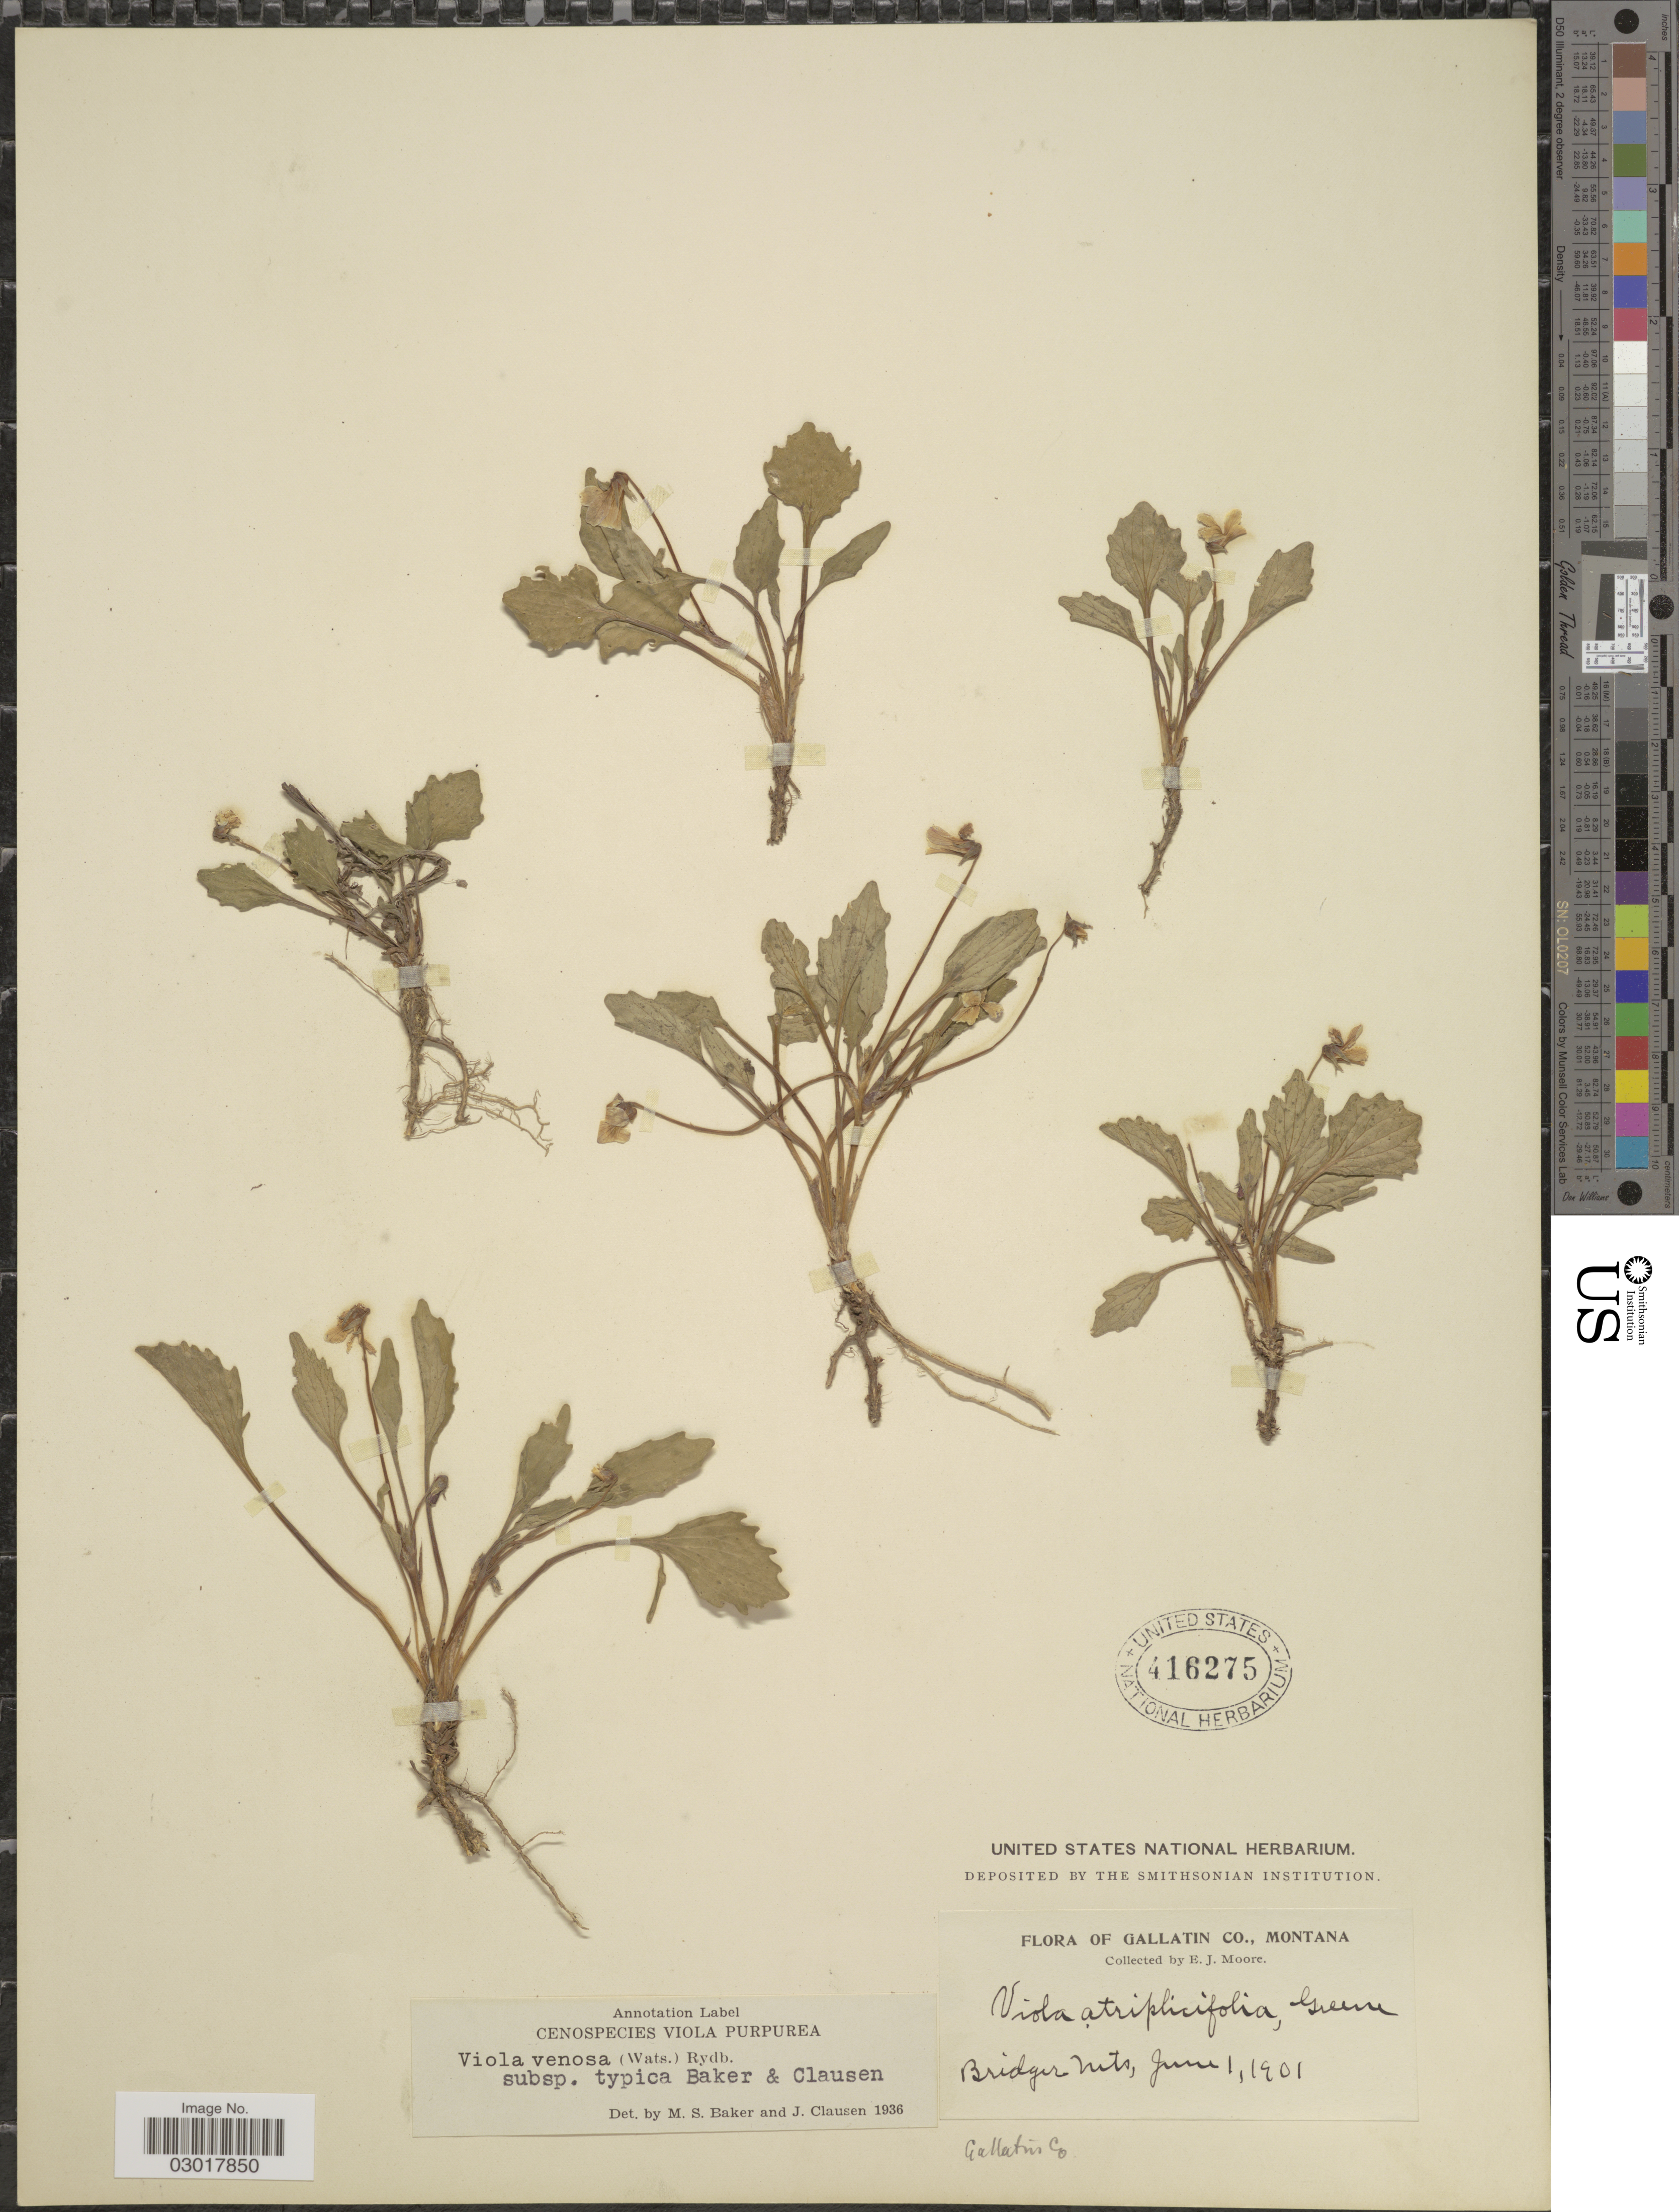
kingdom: Plantae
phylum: Tracheophyta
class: Magnoliopsida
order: Malpighiales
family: Violaceae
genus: Viola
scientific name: Viola venosa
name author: (S. Watson) Rydb.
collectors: E. Moore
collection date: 1901-06-01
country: United States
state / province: Montana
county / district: Gallatin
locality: Bridger Mts.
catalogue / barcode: US 416275